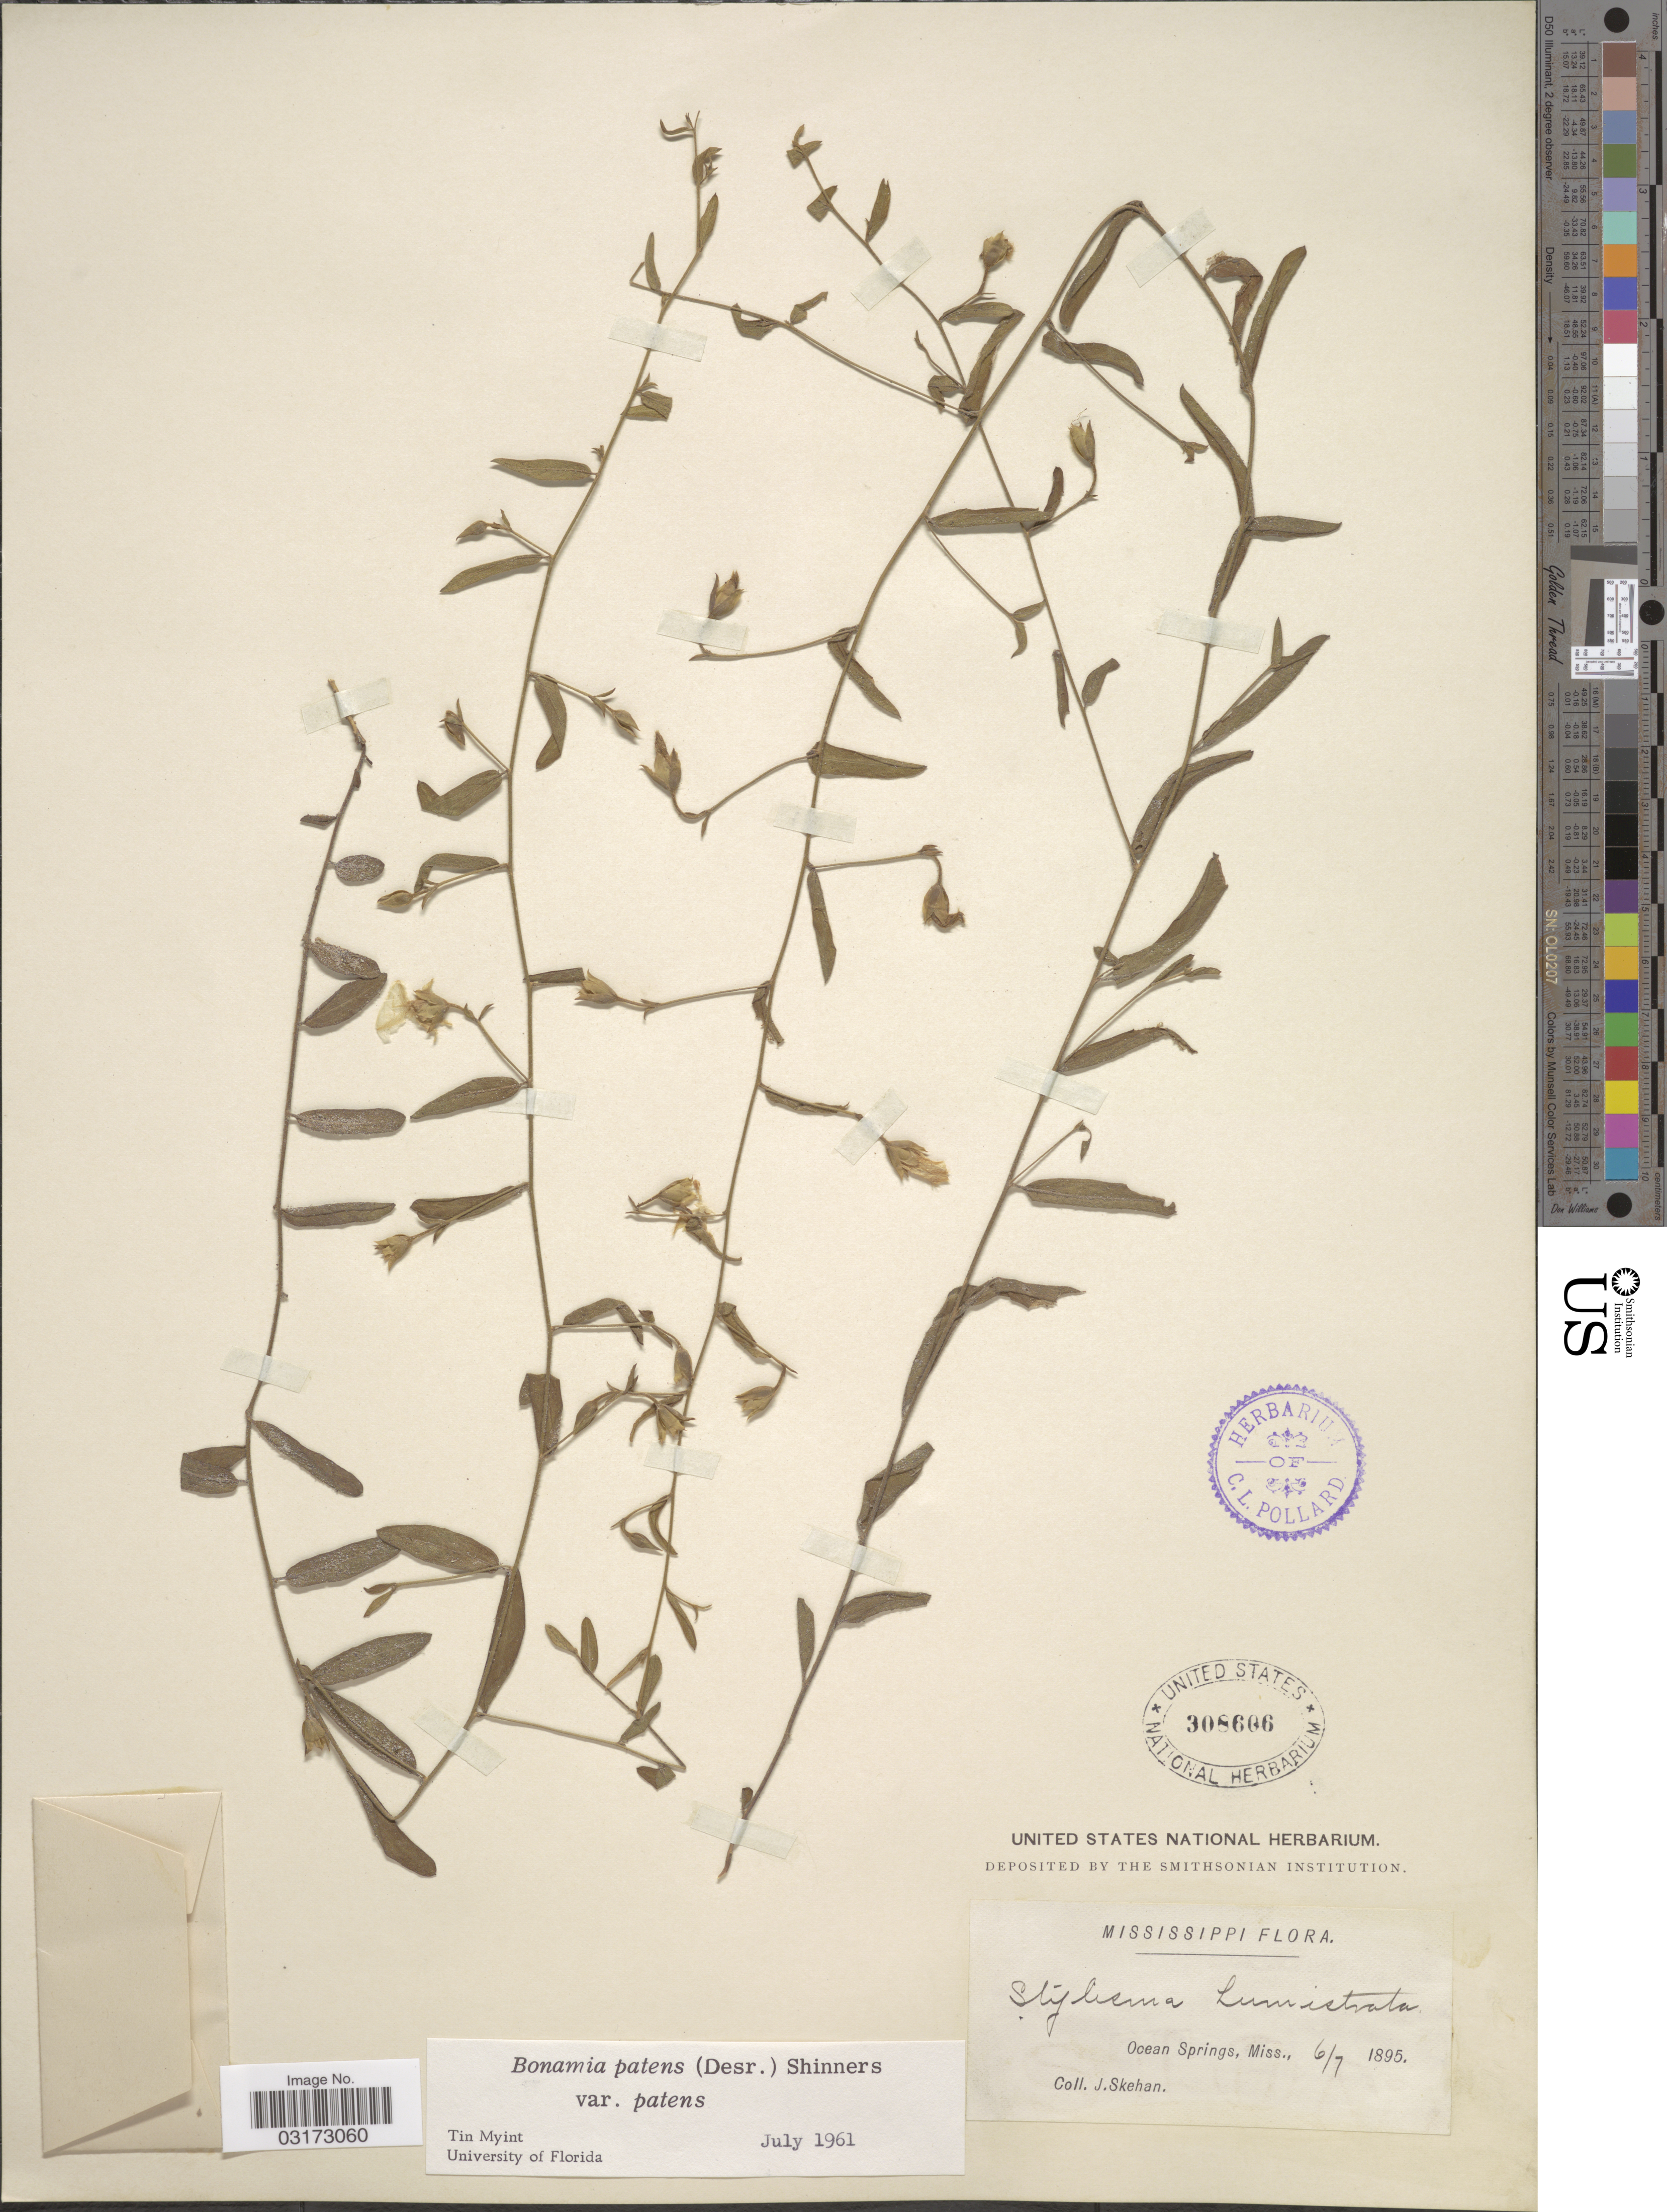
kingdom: Plantae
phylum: Tracheophyta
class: Magnoliopsida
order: Solanales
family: Convolvulaceae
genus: Stylisma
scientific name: Stylisma patens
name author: (Desr.) Myint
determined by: Strong, Mark T., (BOT), Smithsonian Institution - National Museum of Natural History (UNITED STATES)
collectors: J. Skehan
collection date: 1895-06-07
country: United States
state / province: Mississippi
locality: Ocean Springs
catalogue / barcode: US 308606